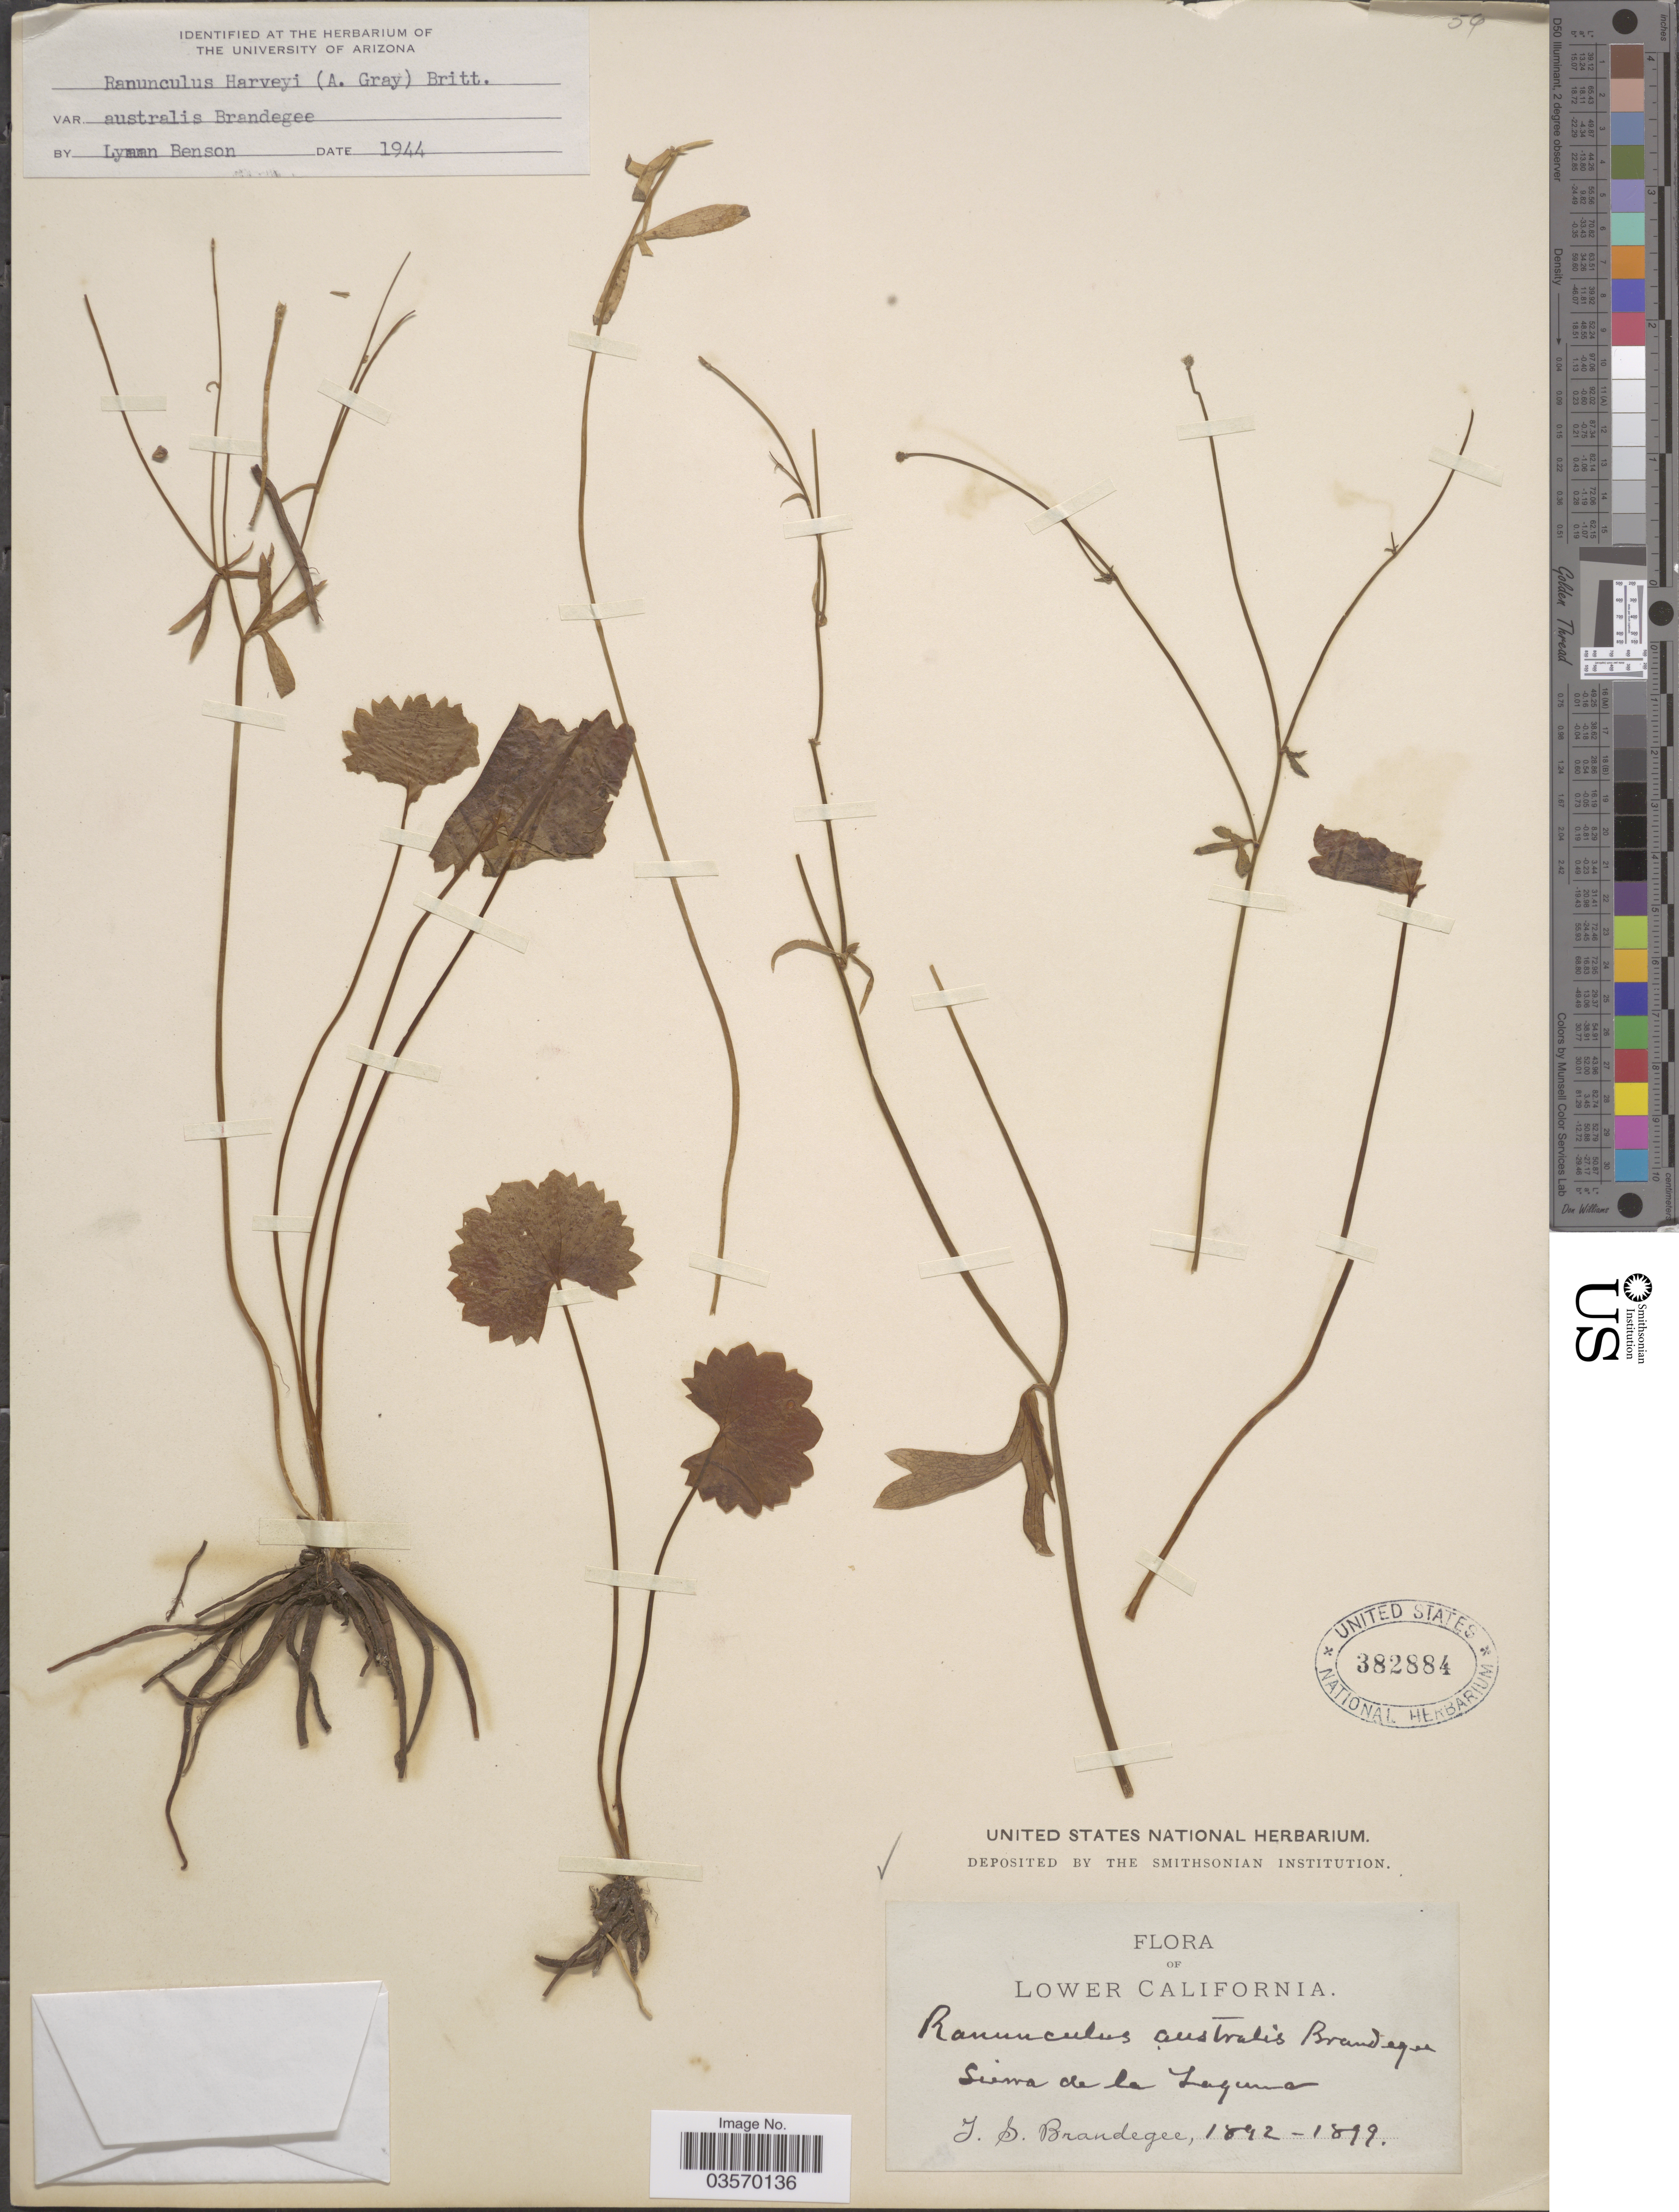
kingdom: Plantae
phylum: Tracheophyta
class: Magnoliopsida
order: Ranunculales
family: Ranunculaceae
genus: Ranunculus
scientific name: Ranunculus harveyi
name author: (A. Gray) Britton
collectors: T. S. Brandegee (herbarium)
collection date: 1892/1899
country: Mexico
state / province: Baja California Sur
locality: Lower California. Sierra de la Laguna.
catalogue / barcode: US 382884